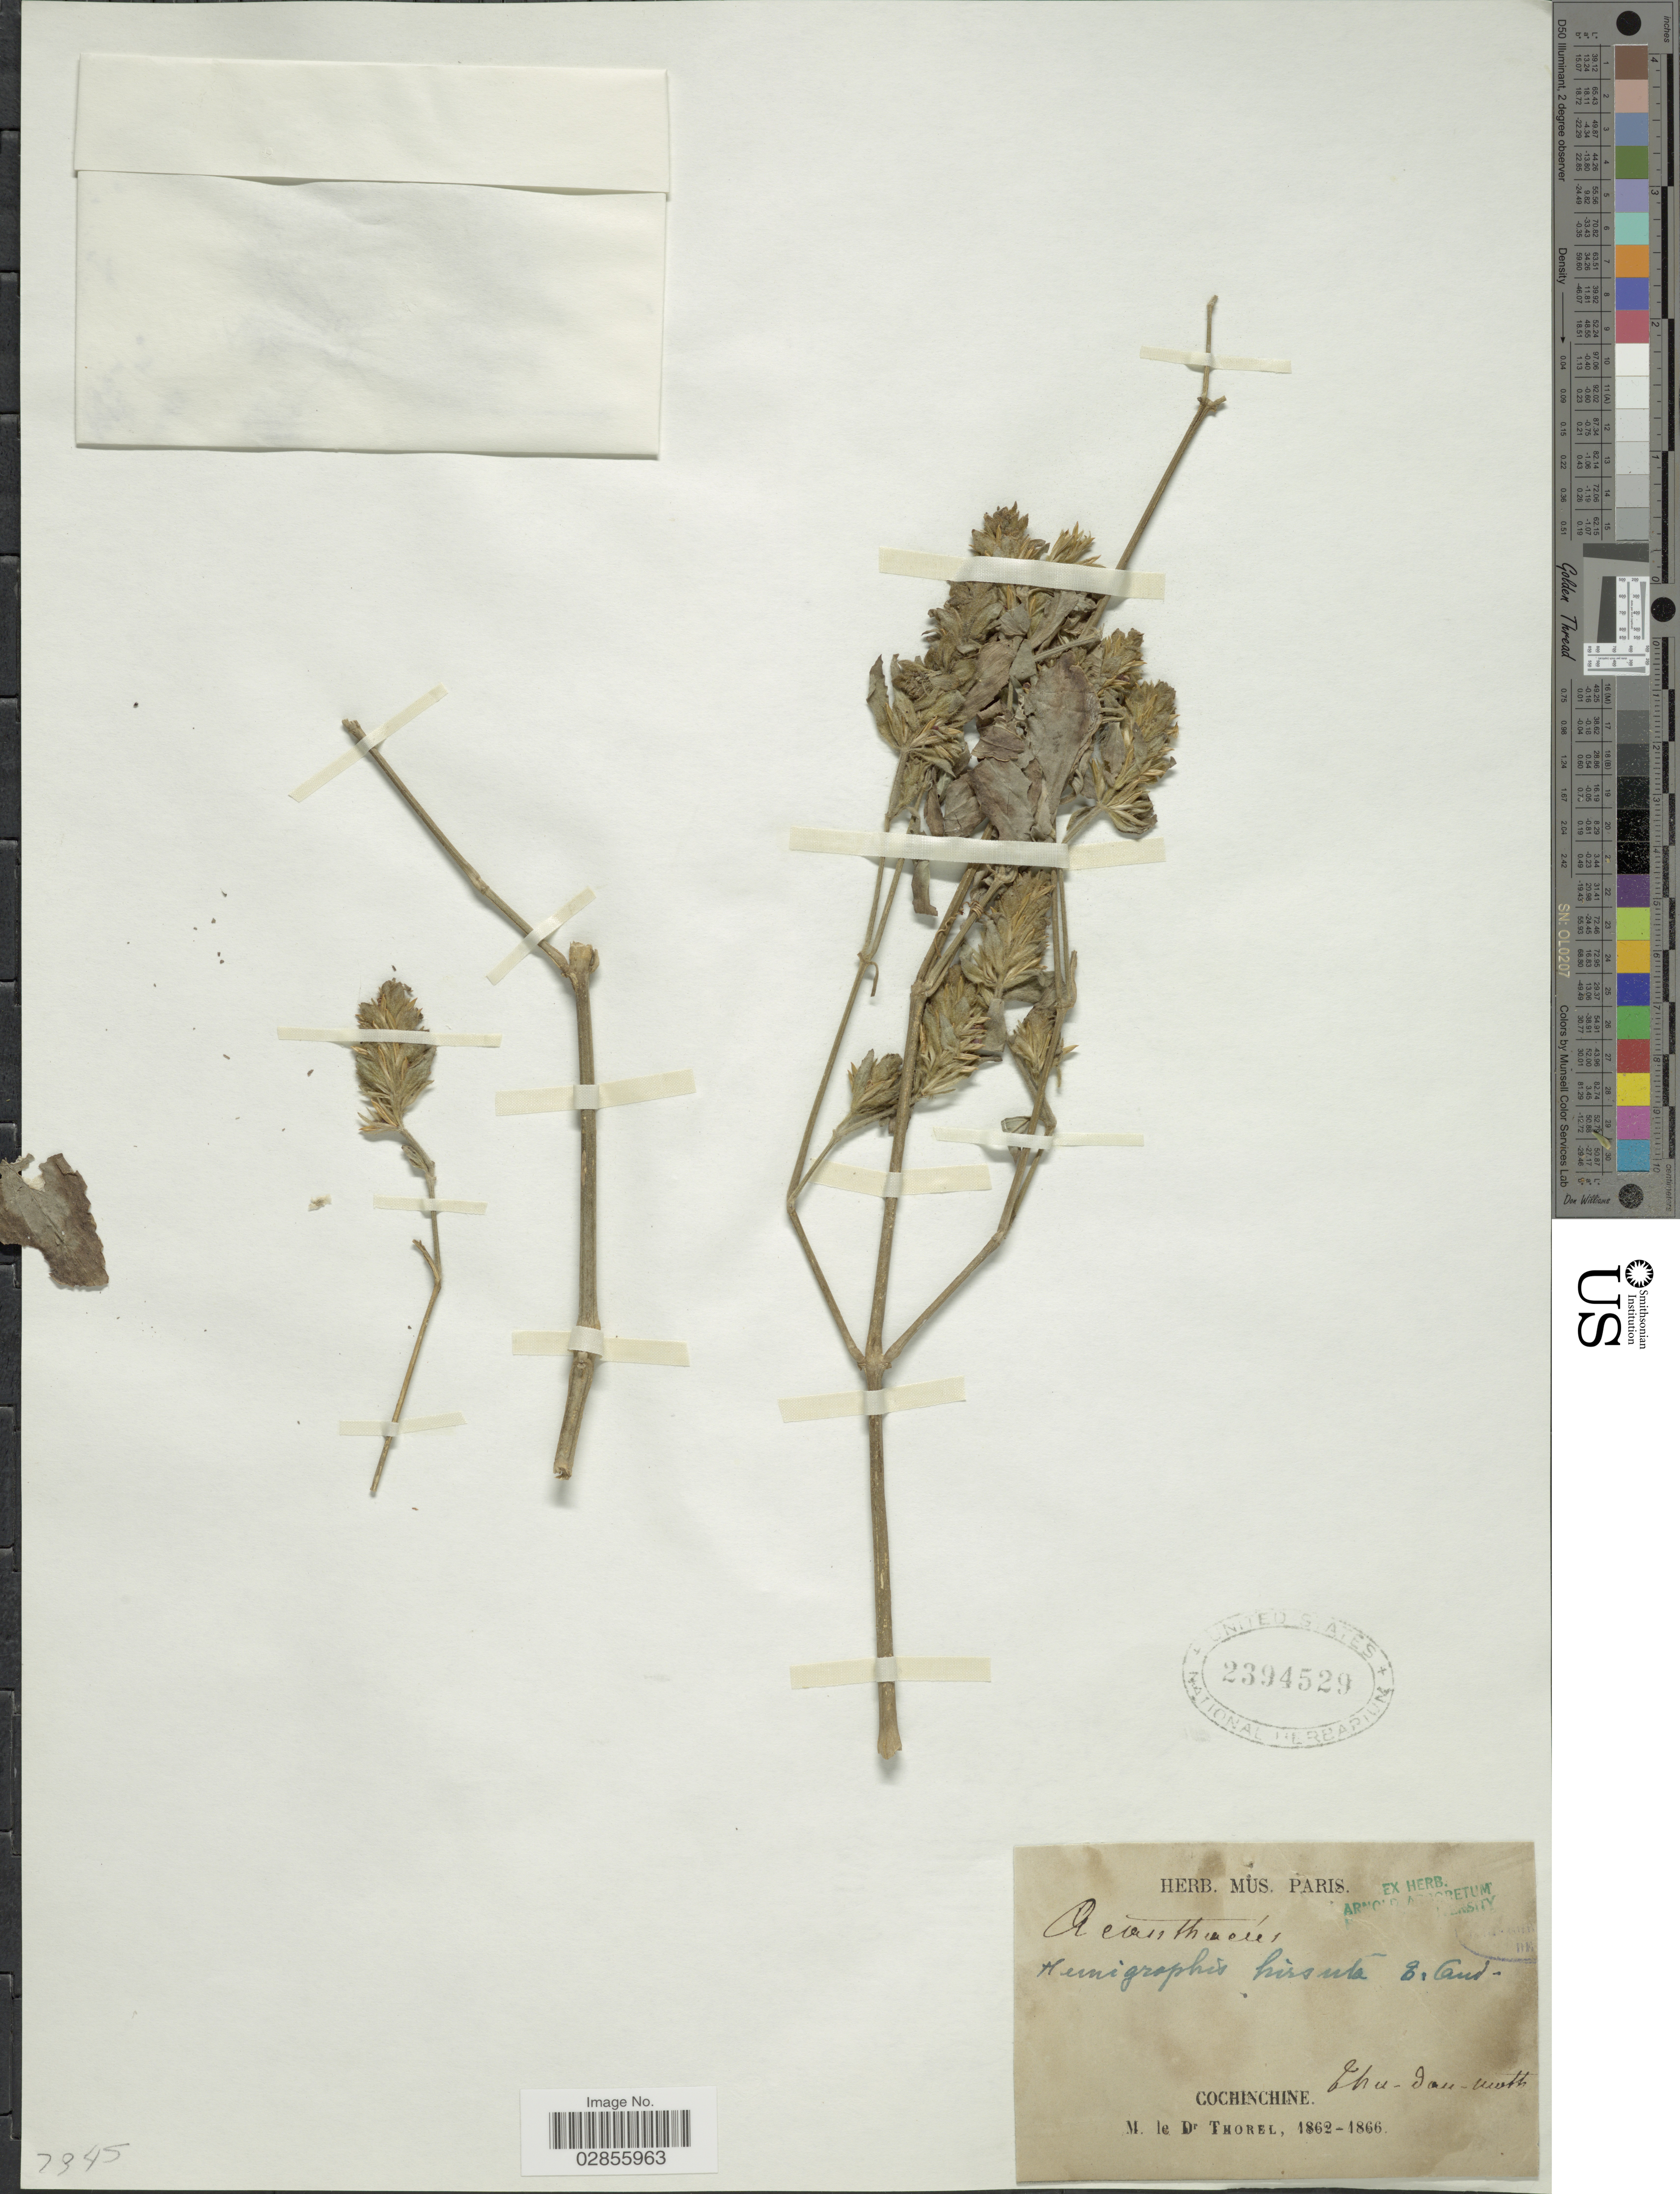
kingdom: Plantae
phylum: Tracheophyta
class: Magnoliopsida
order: Lamiales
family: Acanthaceae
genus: Hemigraphis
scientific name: Hemigraphis hirsuta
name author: T. Anderson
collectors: Thorel, M. "M. [=Monsieur] Thorel" DO NOT USE (error for C. Thorel)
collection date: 1862/1866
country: Vietnam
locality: Cochinchine. Chu-dan-moth [interpreted].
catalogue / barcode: US 2394529